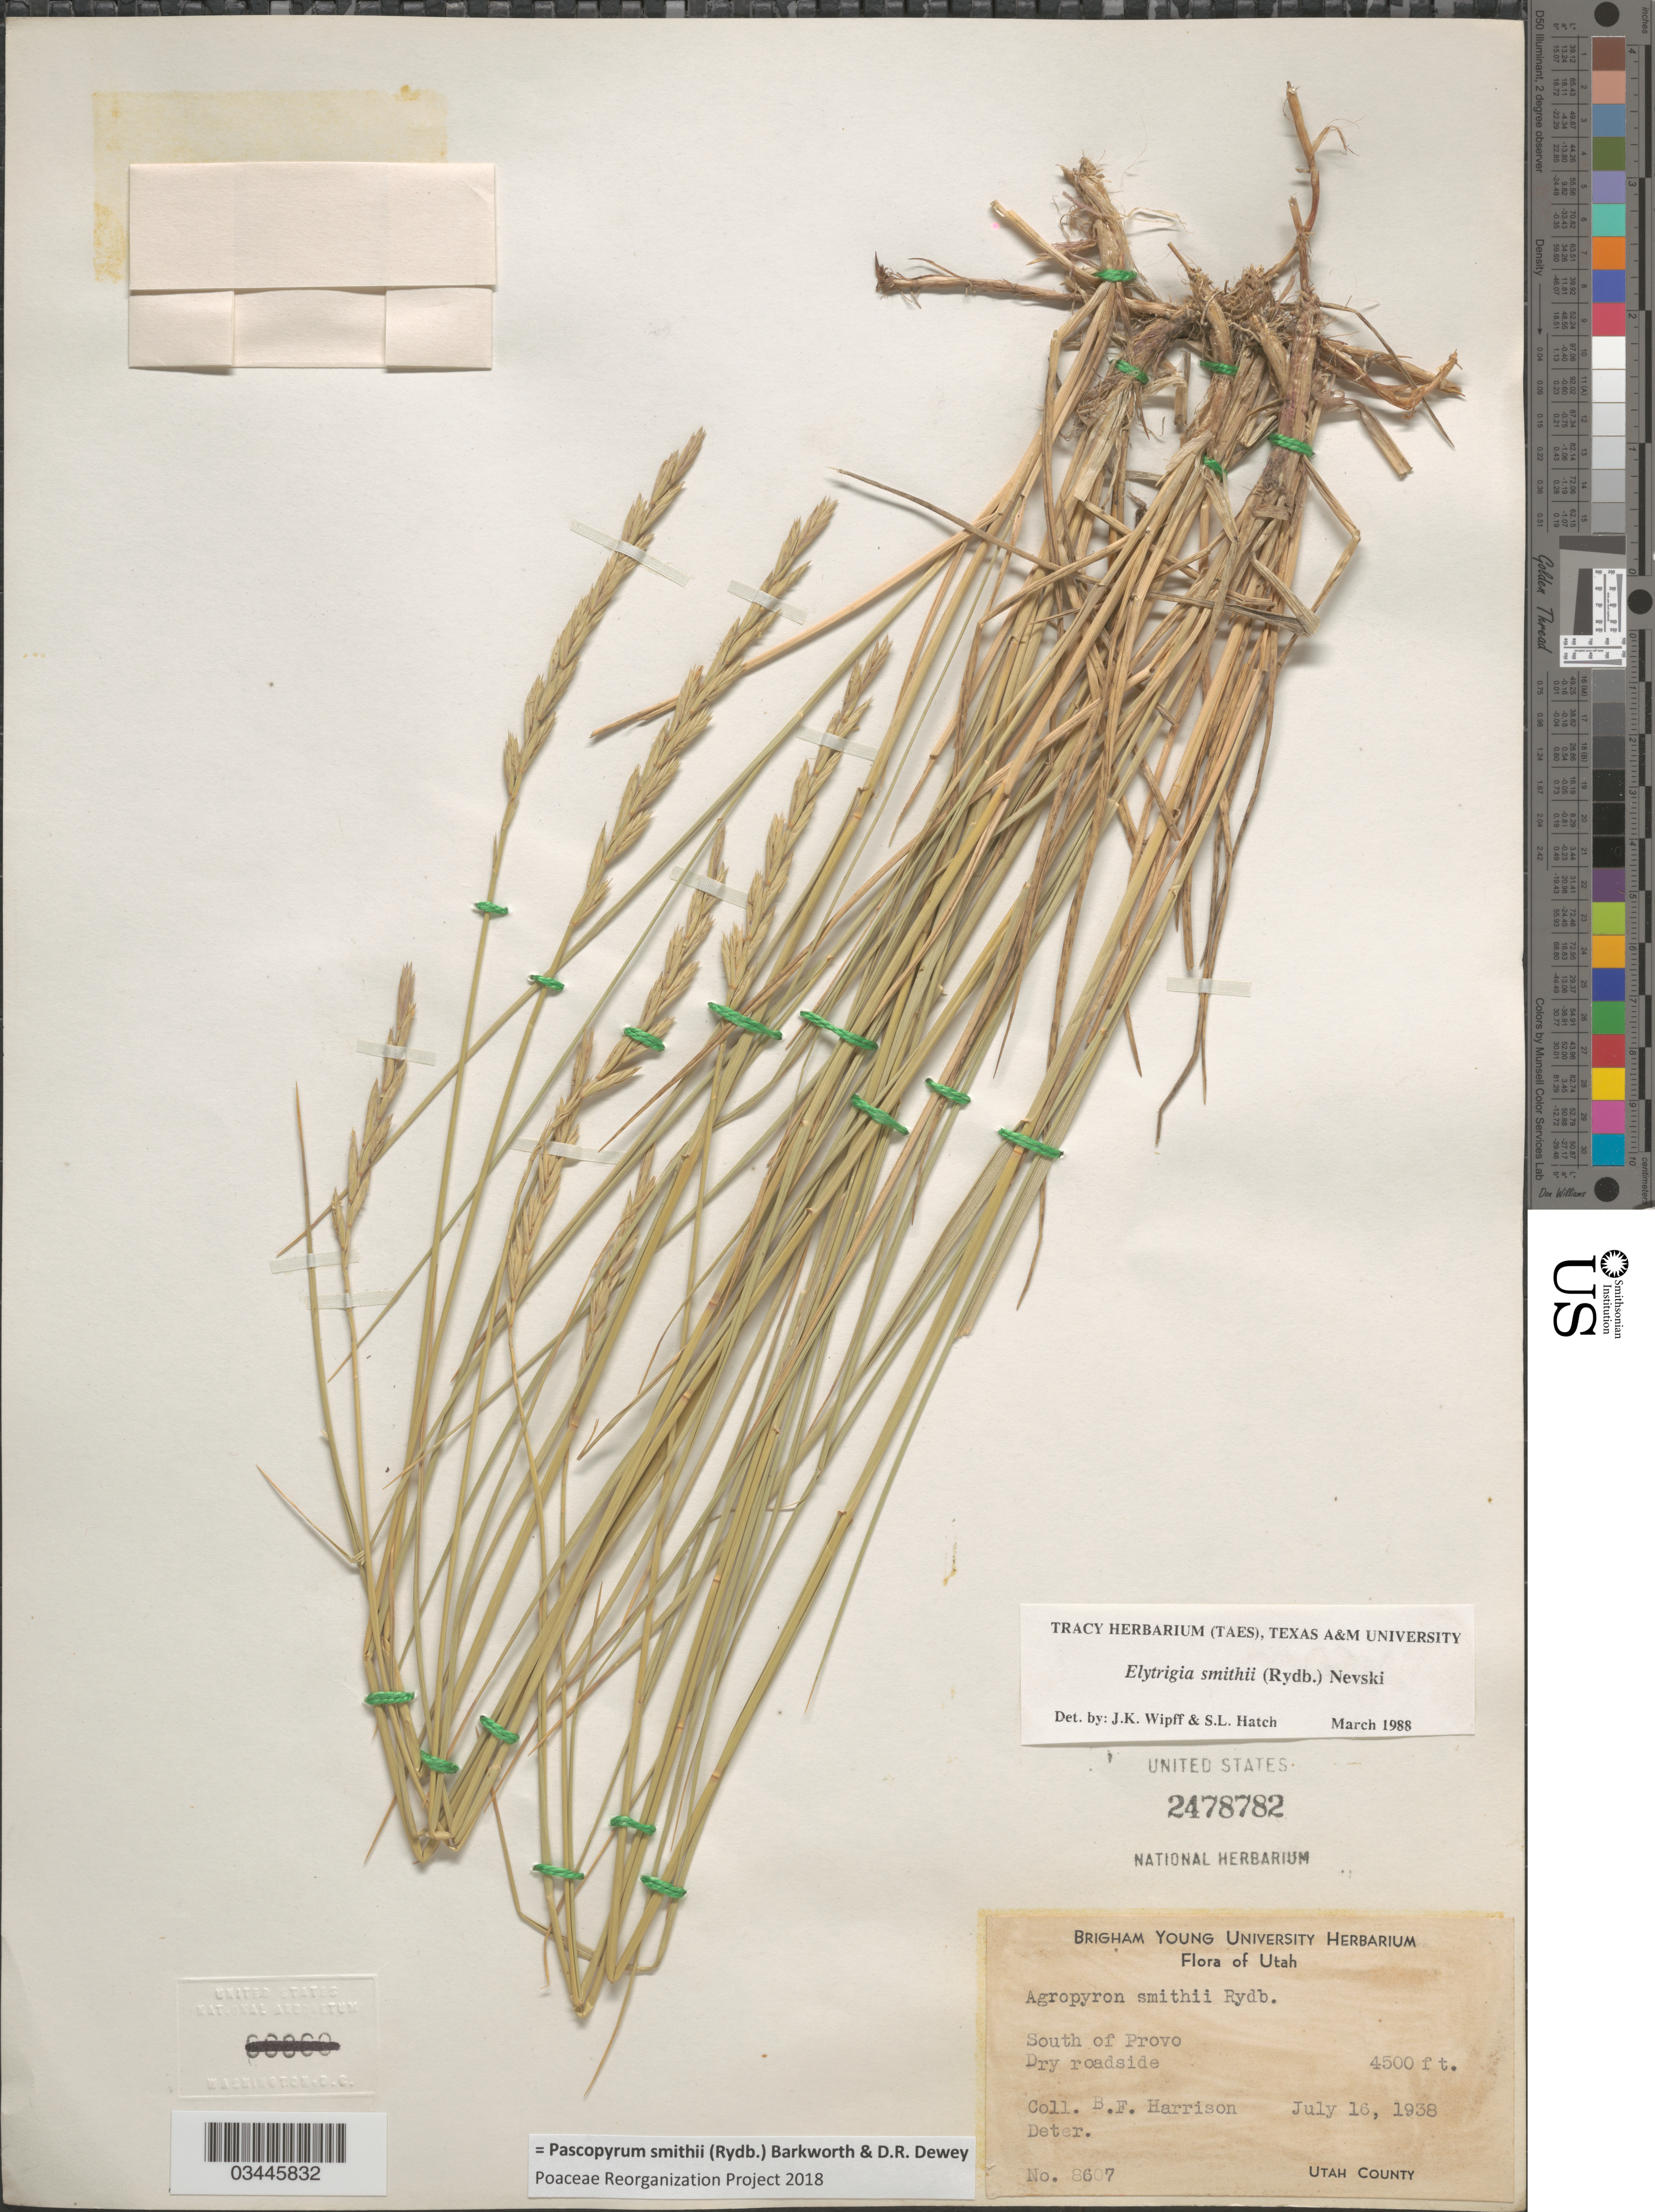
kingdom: Plantae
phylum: Tracheophyta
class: Liliopsida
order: Poales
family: Poaceae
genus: Pascopyrum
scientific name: Pascopyrum smithii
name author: (Rydb.) Barkworth & Dewey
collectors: B. F. Harrison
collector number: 8607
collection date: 1938-07-16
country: United States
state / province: Utah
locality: South of Provo. Dry roadside. Utah County.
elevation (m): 1372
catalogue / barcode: US 2478782